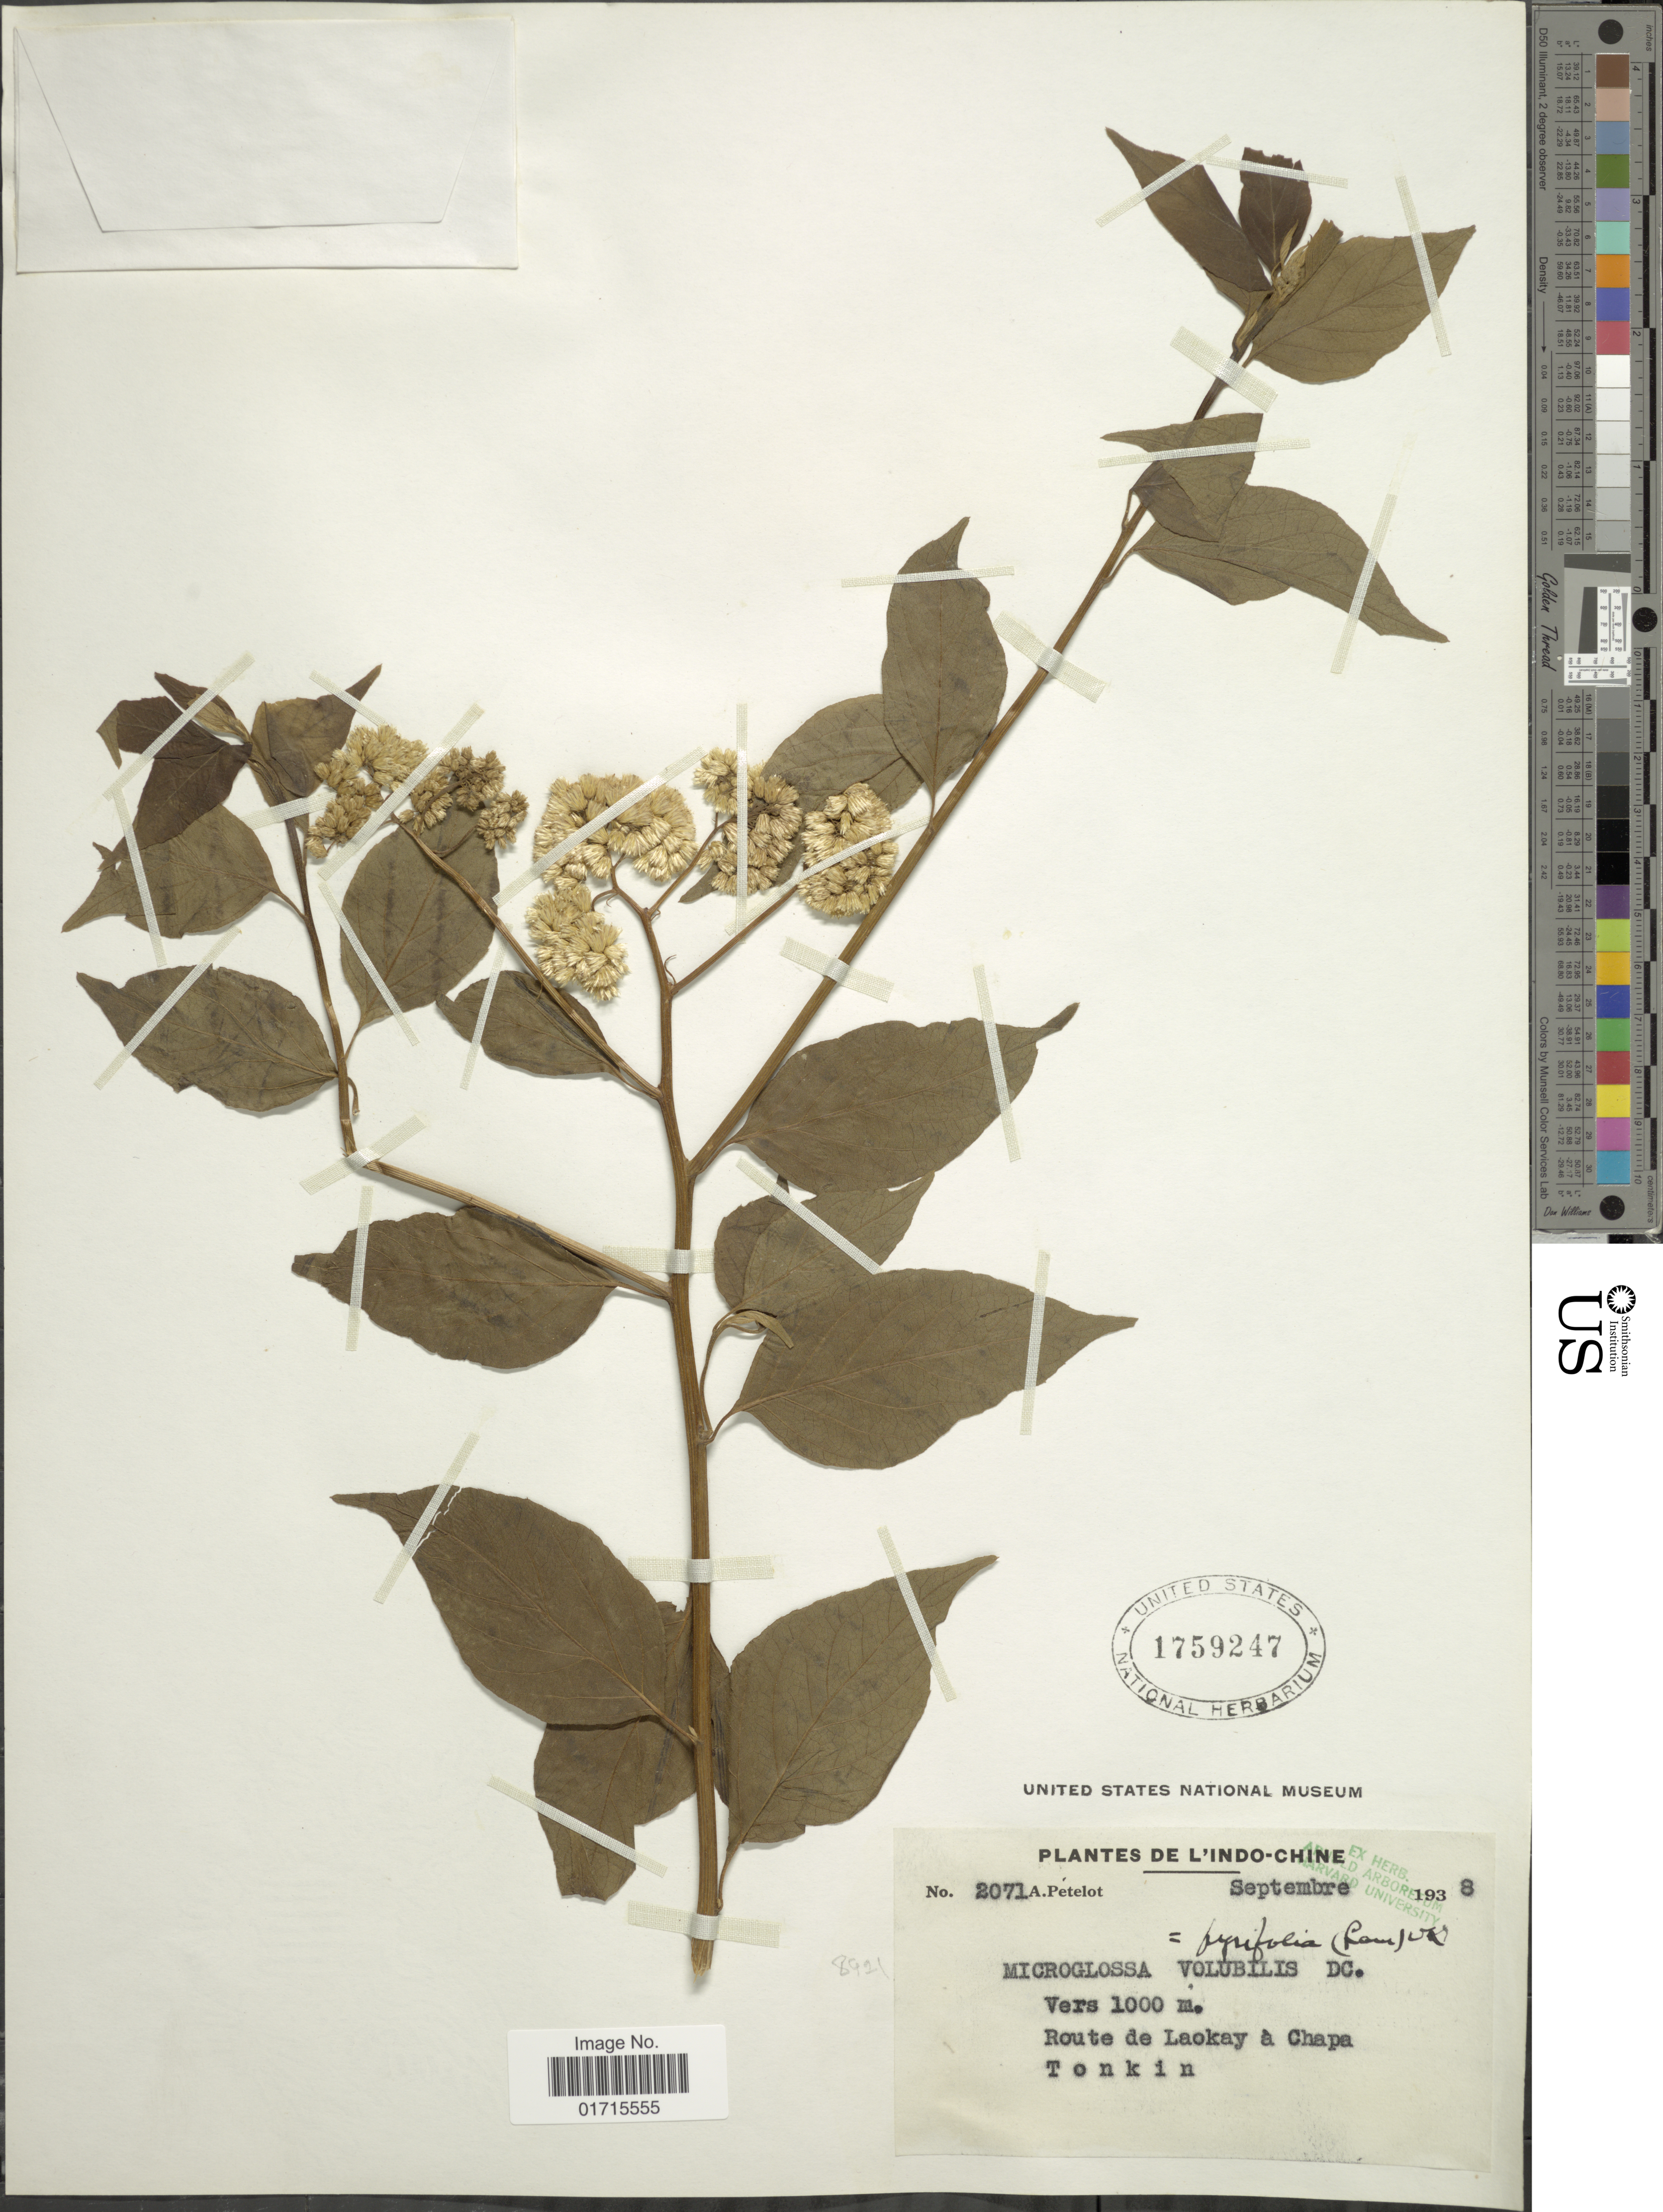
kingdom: Plantae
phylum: Tracheophyta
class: Magnoliopsida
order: Asterales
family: Asteraceae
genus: Microglossa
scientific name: Microglossa pyrifolia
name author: (Lam.) Kuntze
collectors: A. Petelot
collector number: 2071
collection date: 1938-09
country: Vietnam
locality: Indo-Chine, Route de Laokay a Chapa, Tonkin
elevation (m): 1000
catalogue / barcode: US 1759247